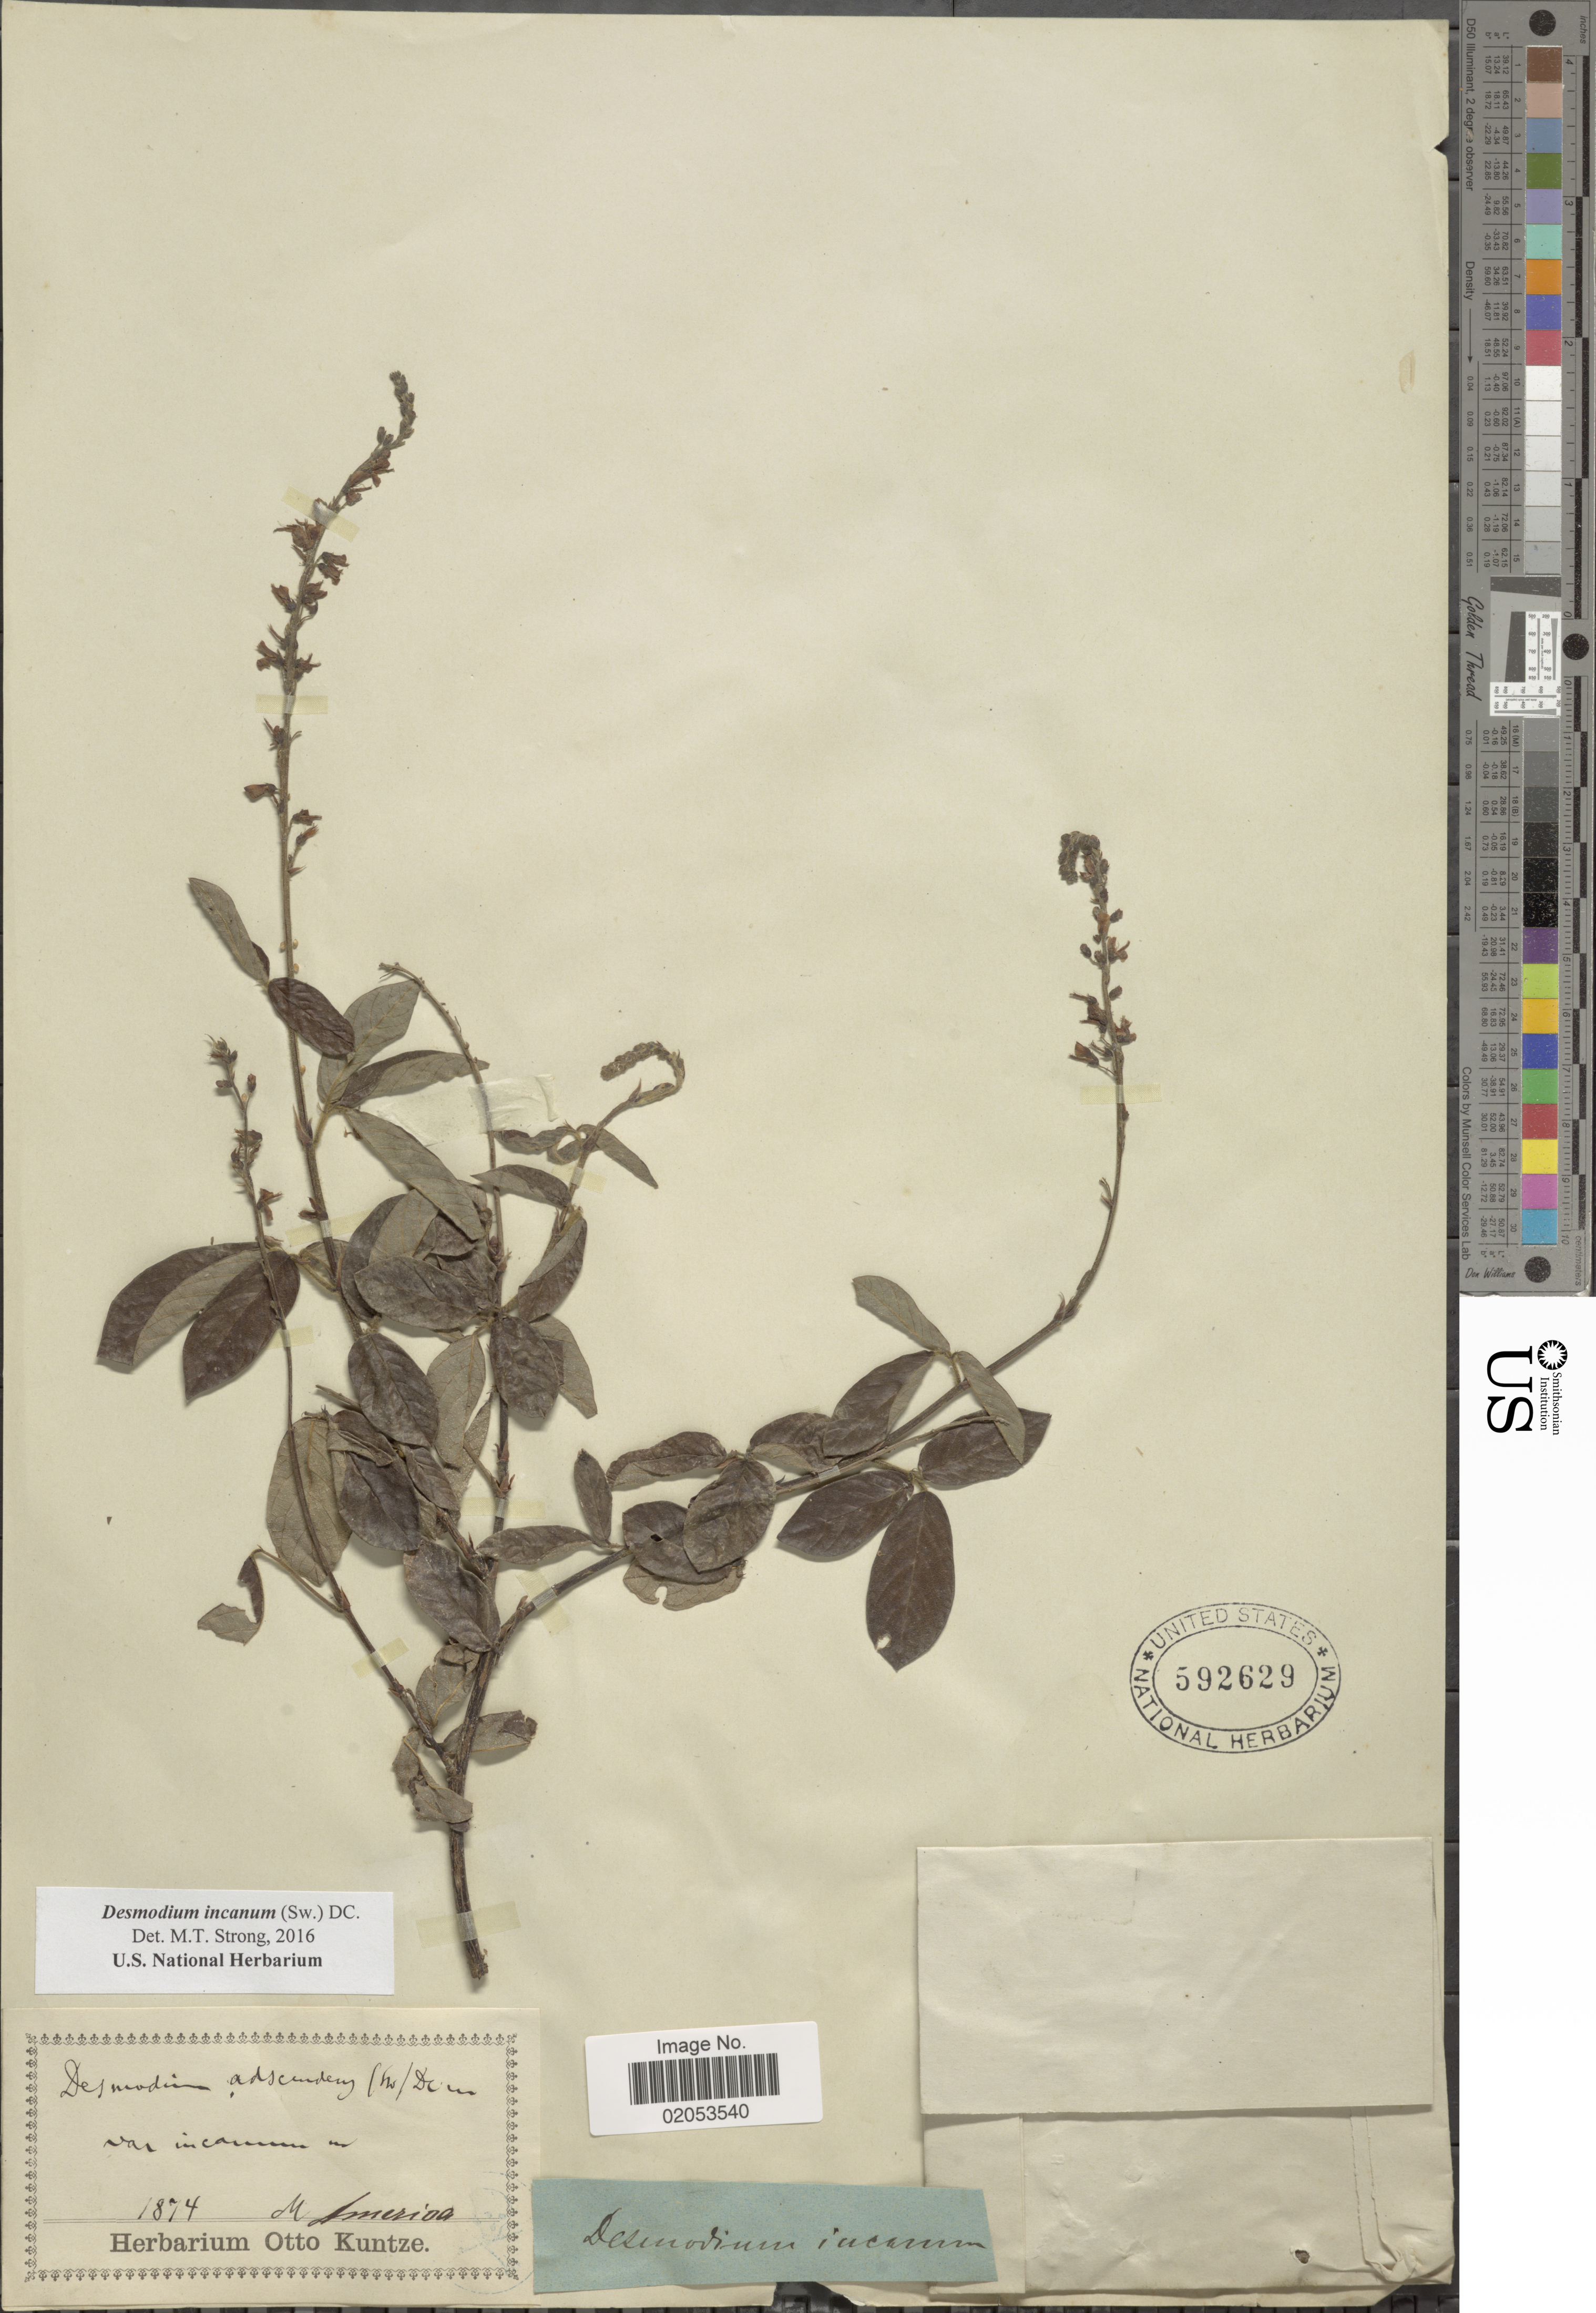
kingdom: Plantae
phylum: Tracheophyta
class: Magnoliopsida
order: Fabales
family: Fabaceae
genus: Desmodium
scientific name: Desmodium incanum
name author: (Sw.) DC.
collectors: ex herb. Otto Kuntze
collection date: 1874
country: United States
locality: N America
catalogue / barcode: US 592629